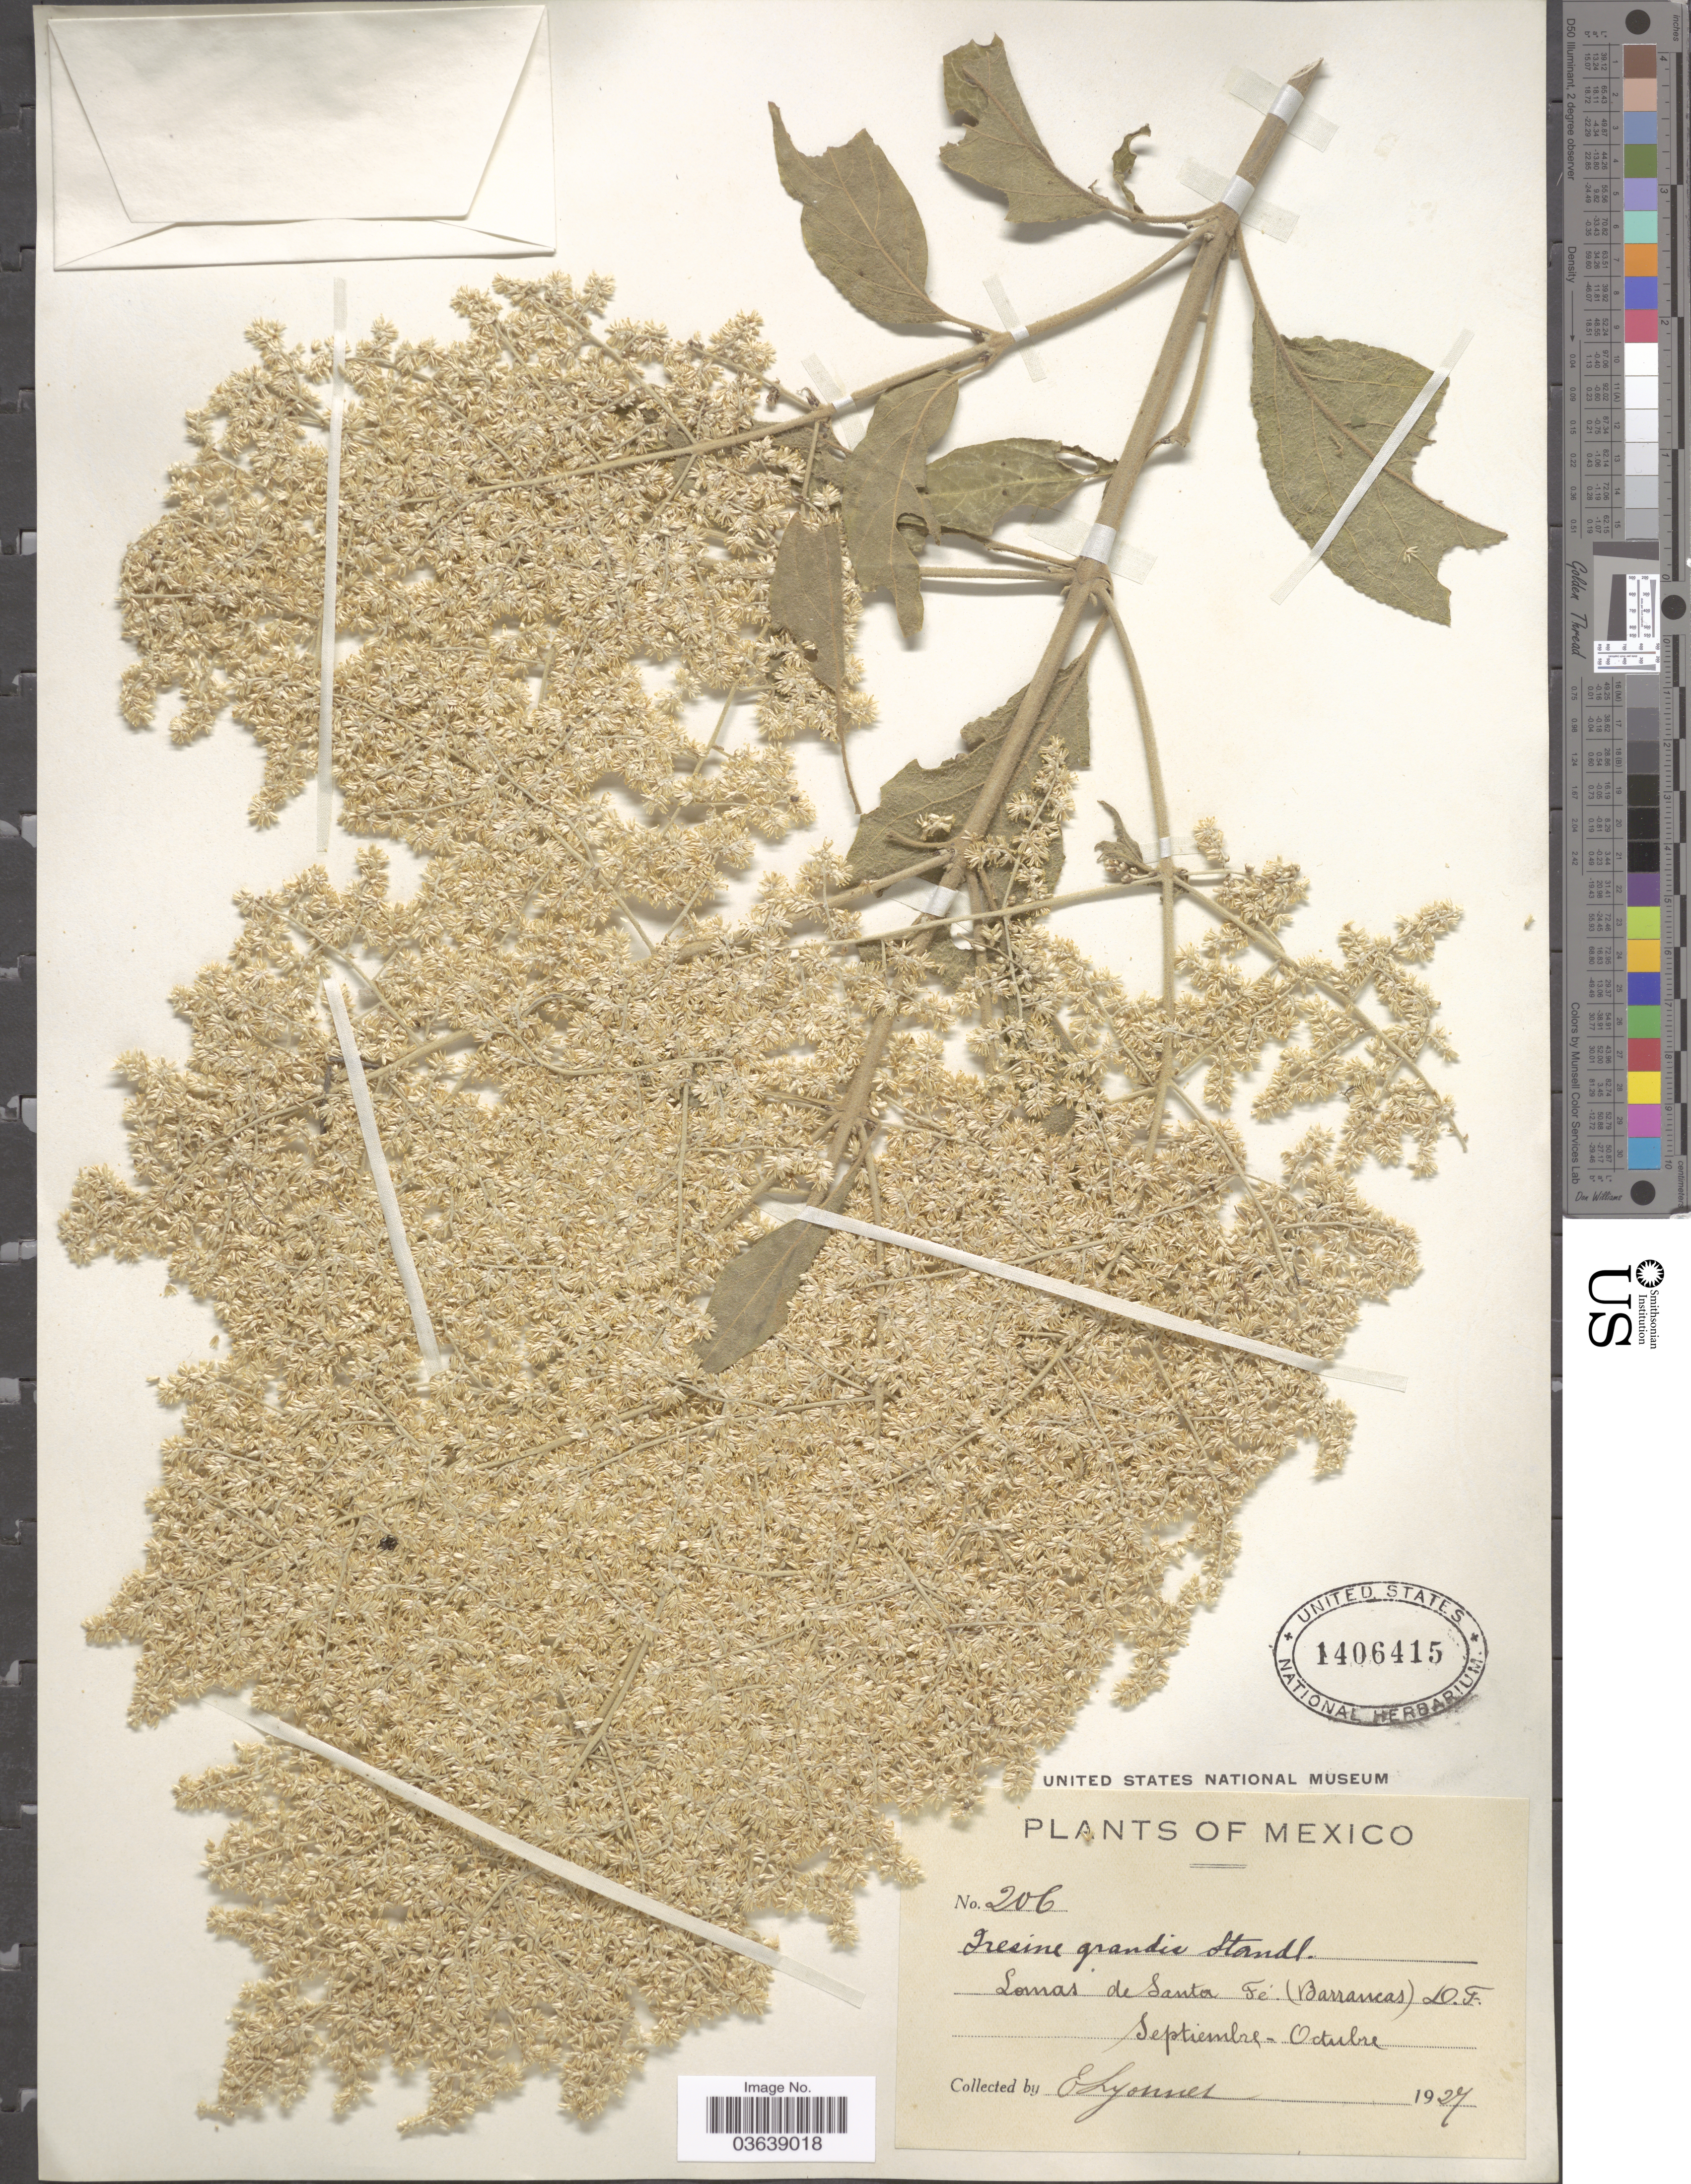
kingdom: Plantae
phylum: Tracheophyta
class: Magnoliopsida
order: Caryophyllales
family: Amaranthaceae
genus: Iresine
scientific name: Iresine grandis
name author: Standl.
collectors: E. Lyonnet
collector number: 206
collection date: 1927-09/1927-10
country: Mexico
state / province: Distrito Federal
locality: Lomas de Santa Fe: (Barrancas) D.F.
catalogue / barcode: US 1406415